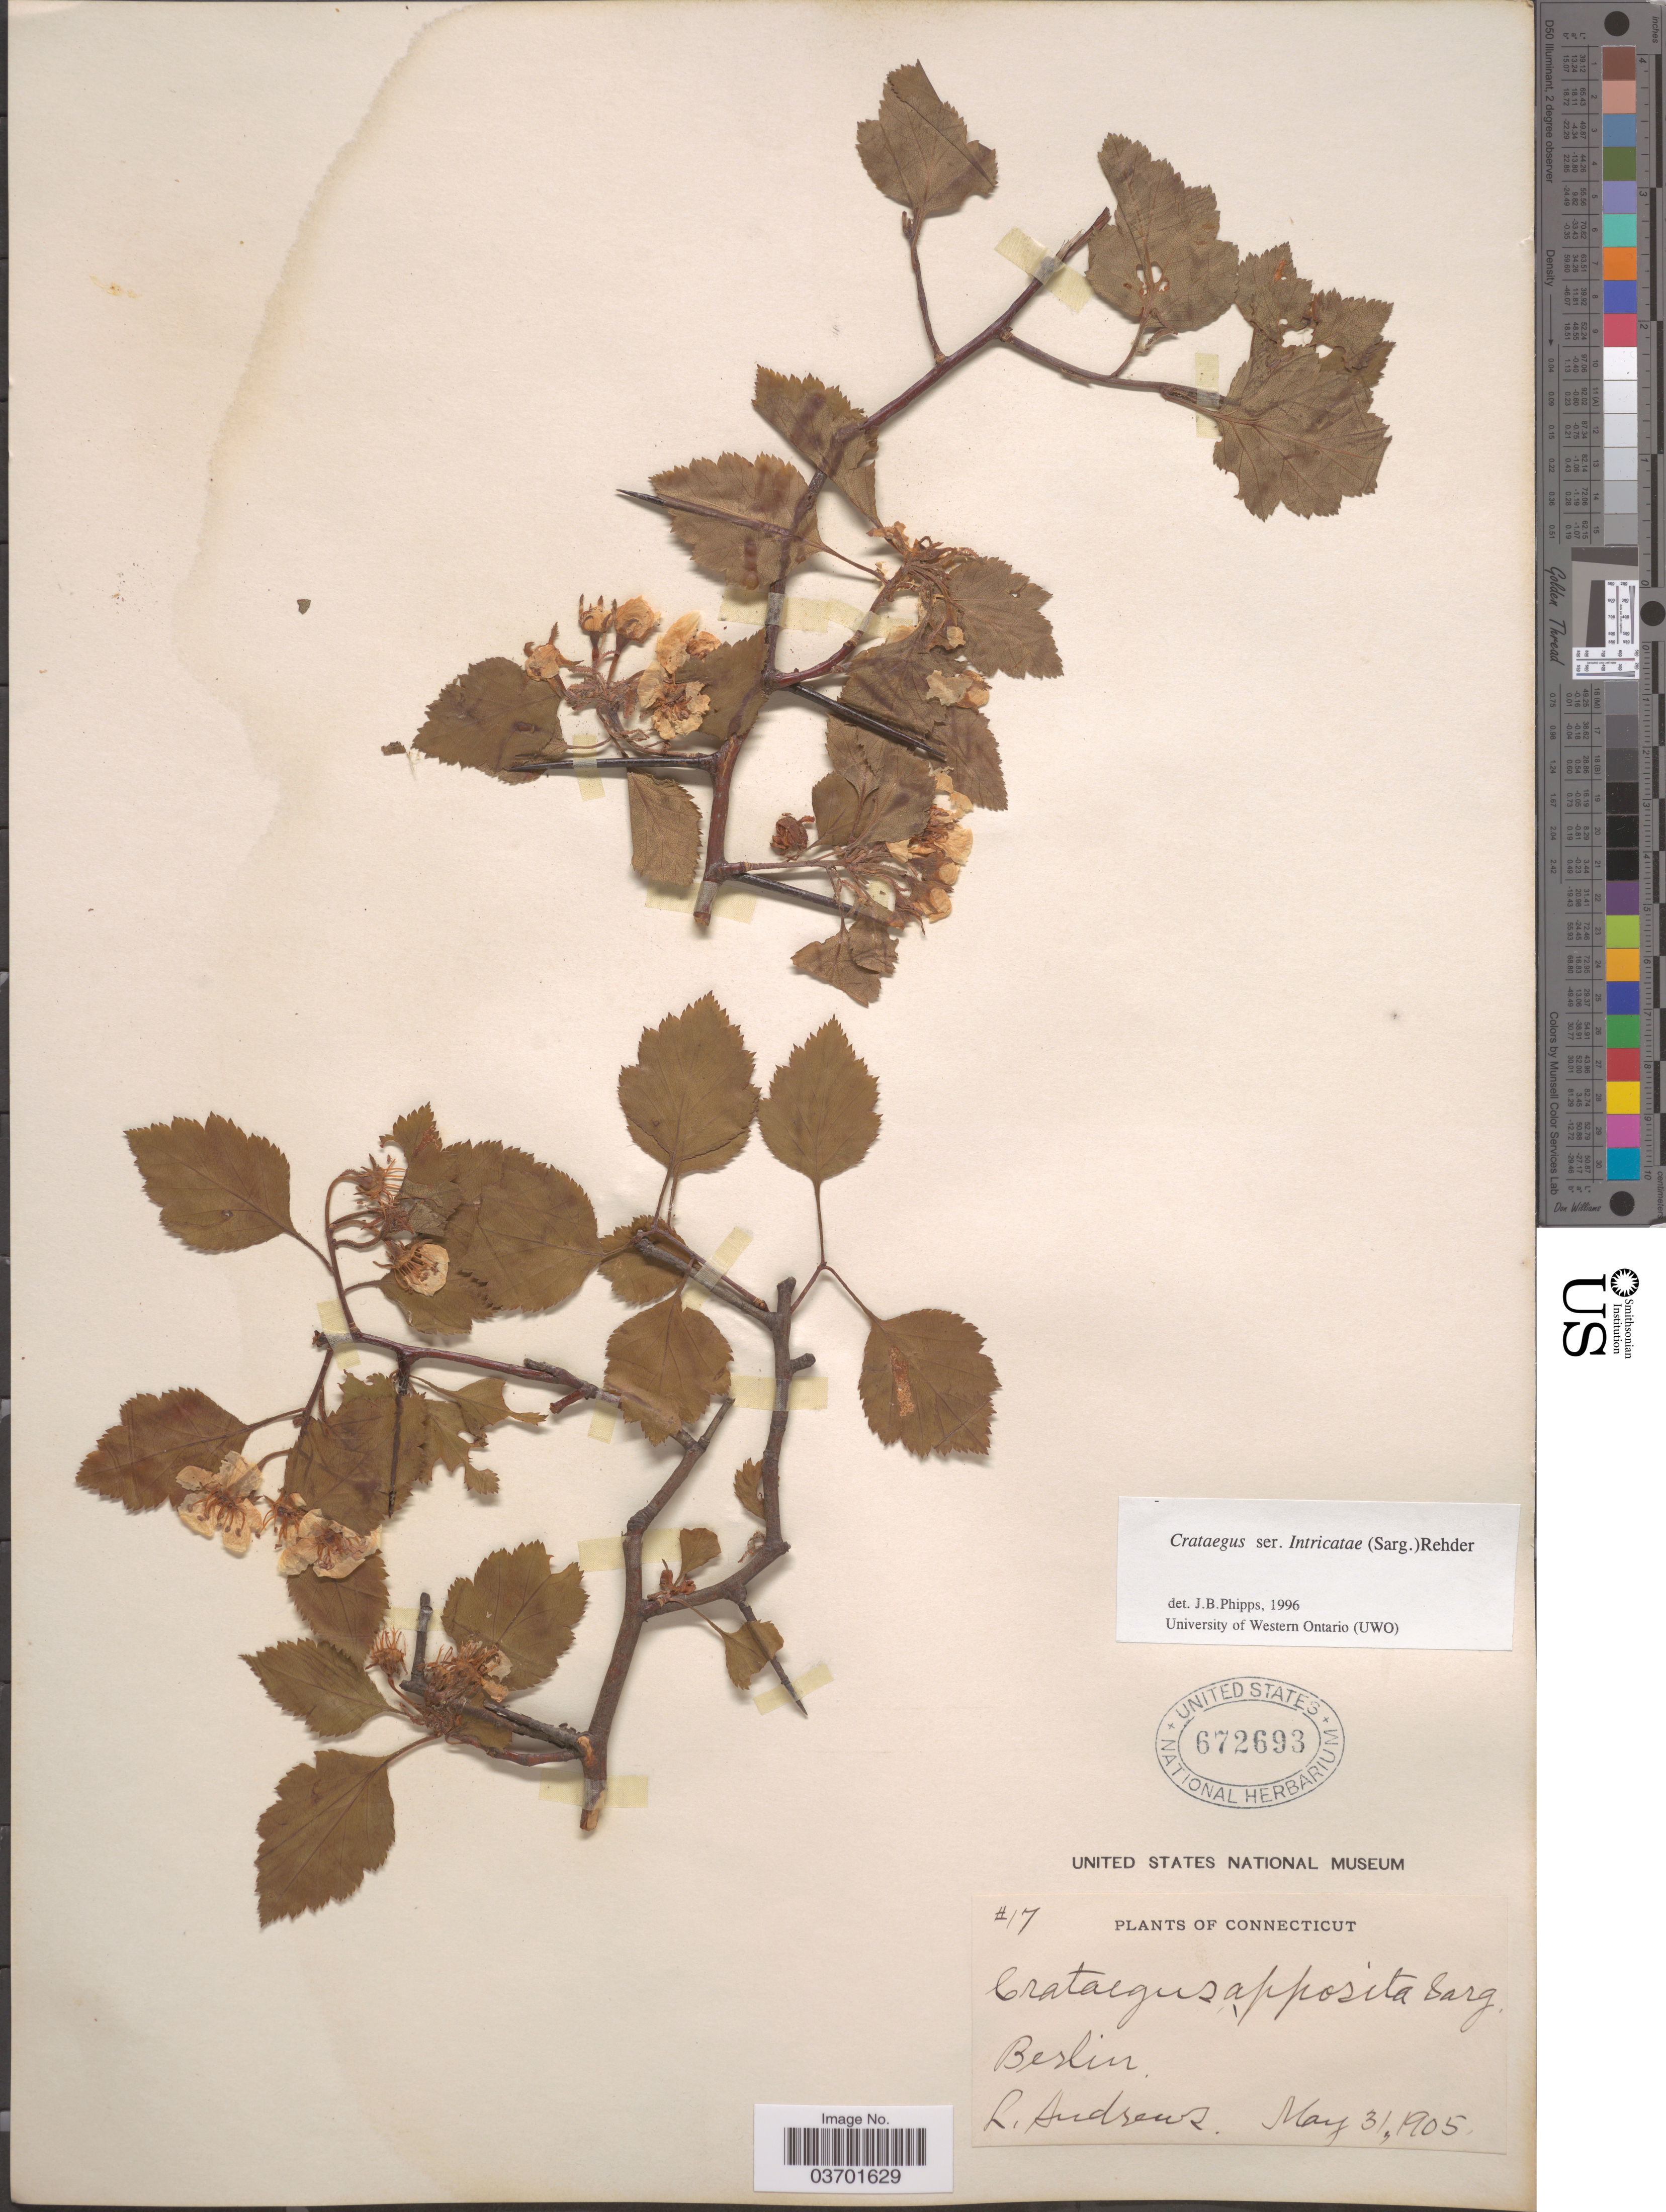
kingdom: Plantae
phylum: Tracheophyta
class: Magnoliopsida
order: Rosales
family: Rosaceae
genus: Crataegus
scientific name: Crataegus rubella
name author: Beadle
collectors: L. Andrews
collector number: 17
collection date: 1905-05-31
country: United States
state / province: Connecticut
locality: Berlin.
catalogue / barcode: US 672693